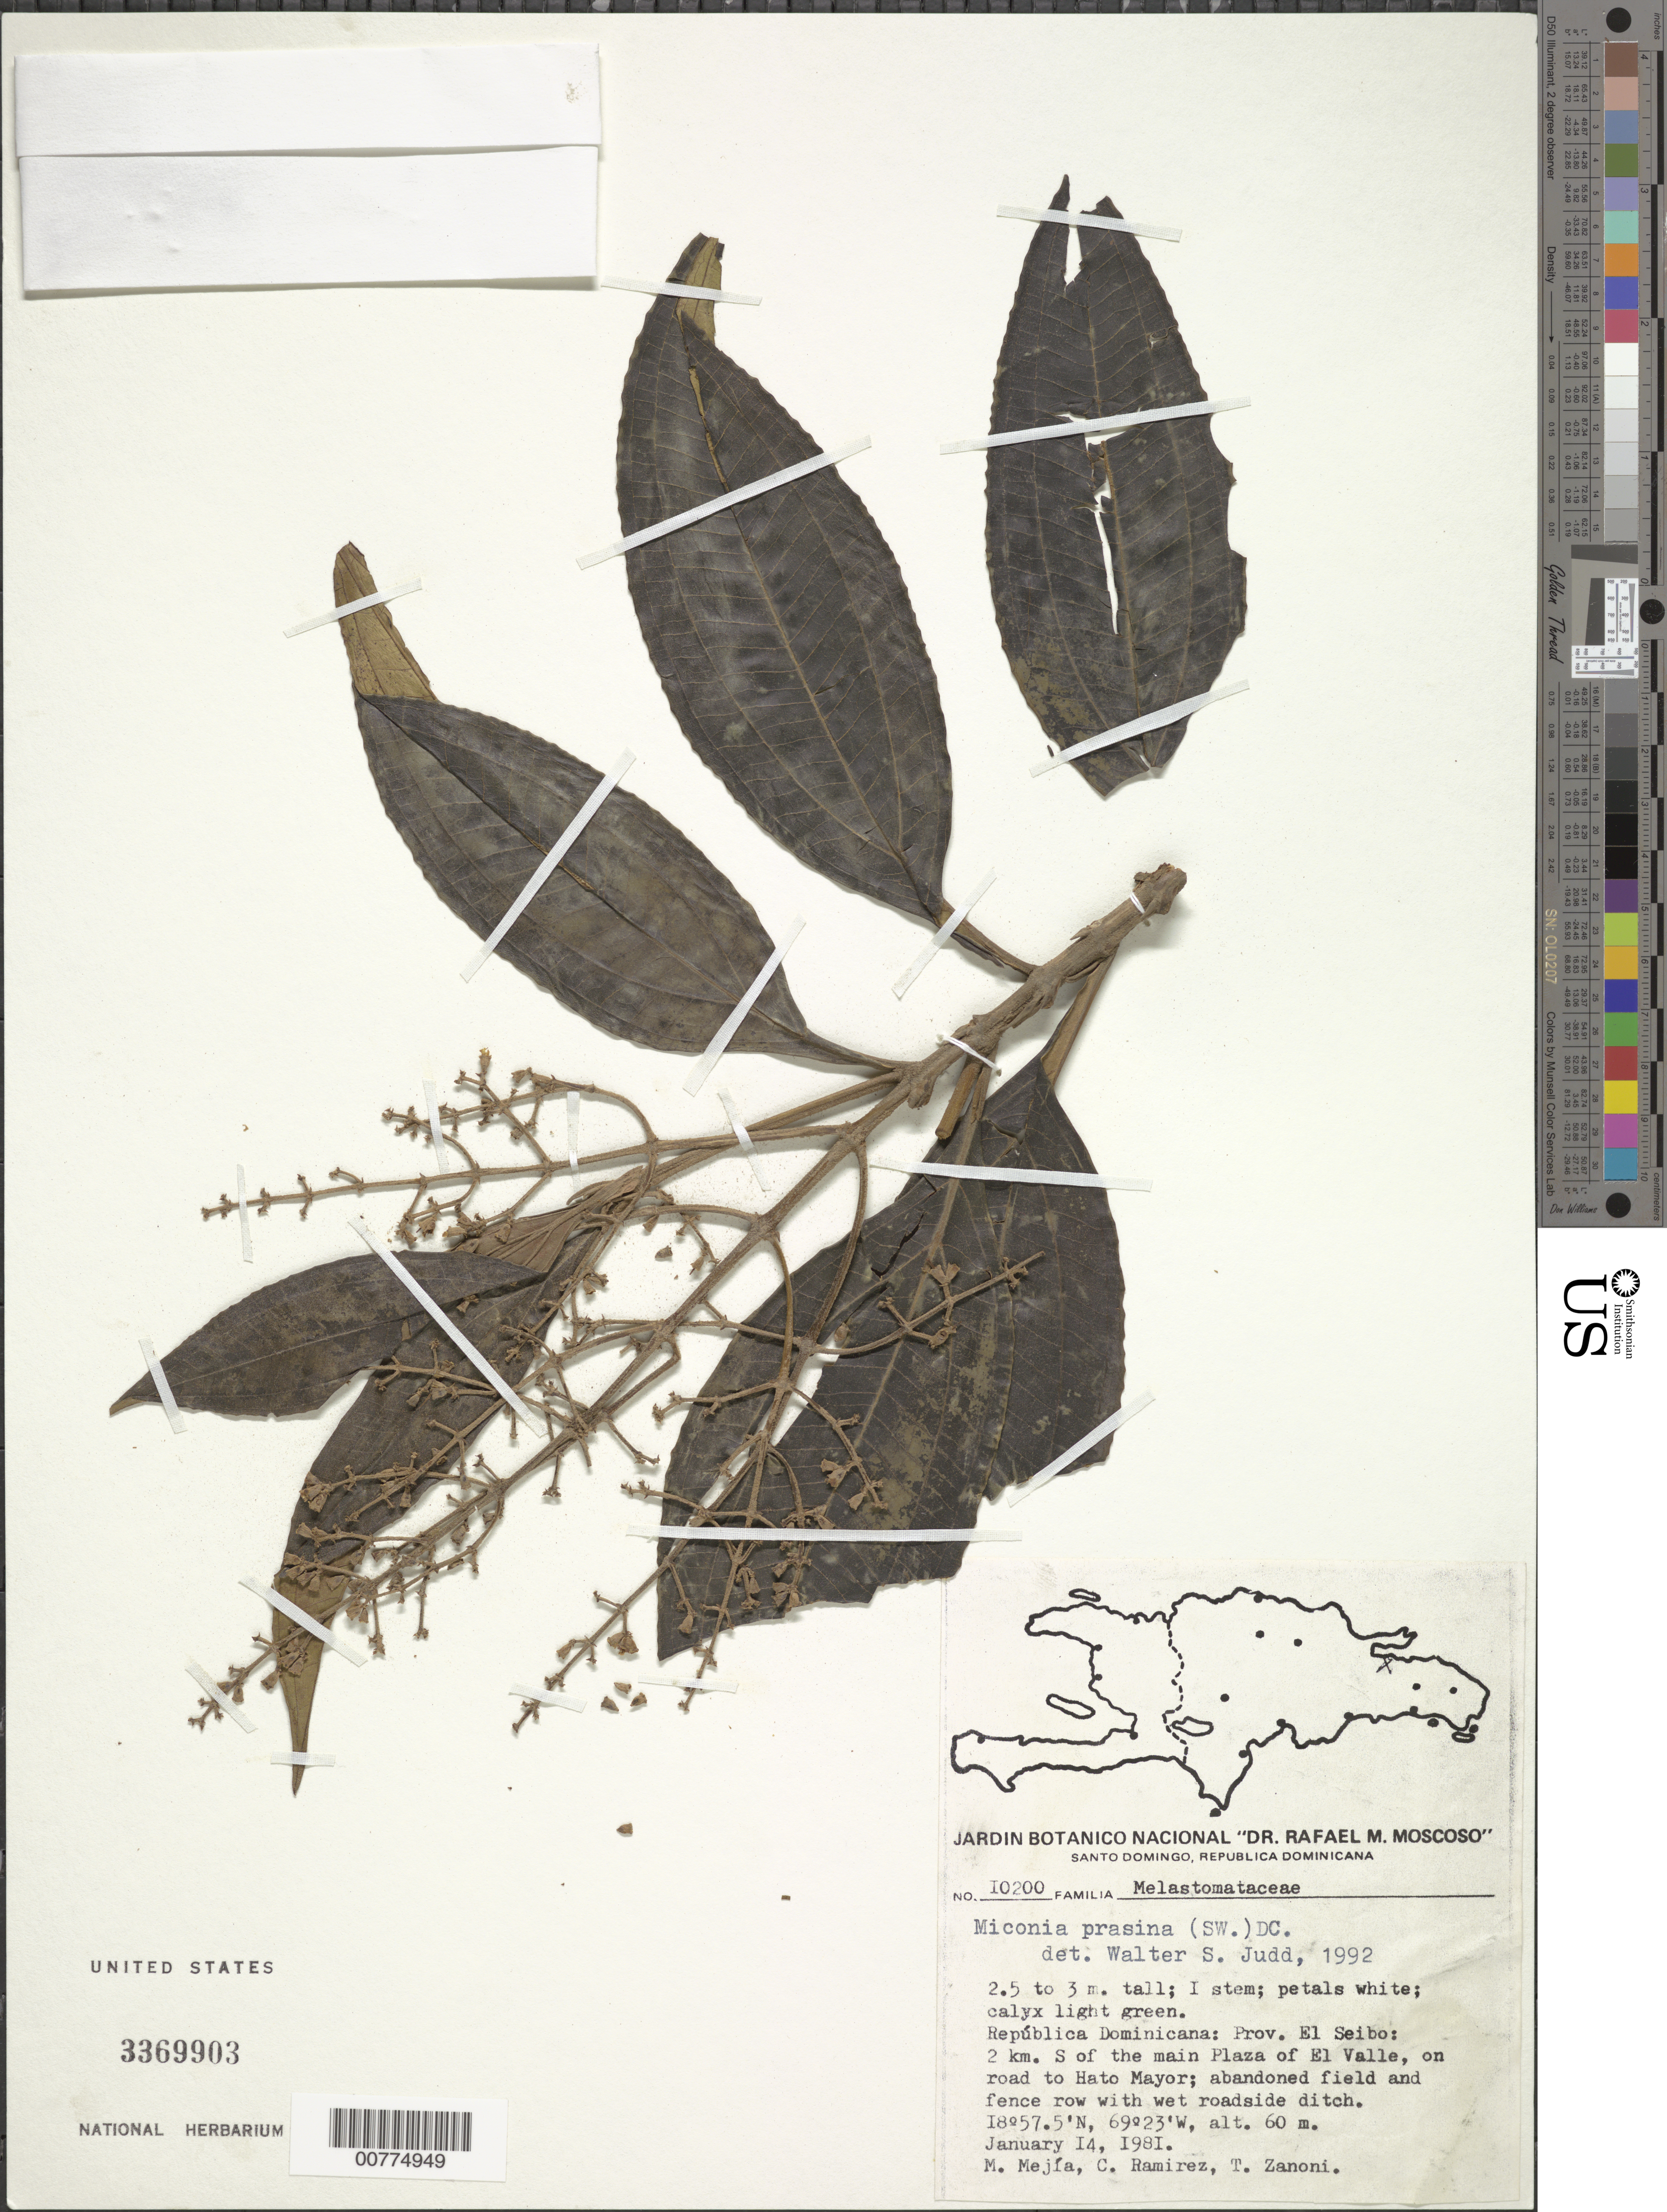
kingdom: Plantae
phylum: Tracheophyta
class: Magnoliopsida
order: Myrtales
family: Melastomataceae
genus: Miconia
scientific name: Miconia prasina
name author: (Sw.) DC.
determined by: Judd, Walter S.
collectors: M. Mejia, C. Ramirez & T. A. Zanoni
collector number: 10200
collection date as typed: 14 Jan 1981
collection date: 1981-01-14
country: Dominican Republic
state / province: El Seibo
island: Hispaniola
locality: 2 km S of the main Plaza of El Valle, on road to Hato Mayor.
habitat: Abandoned field and fence row with wet roadside ditch.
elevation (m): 60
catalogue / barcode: US 3369903